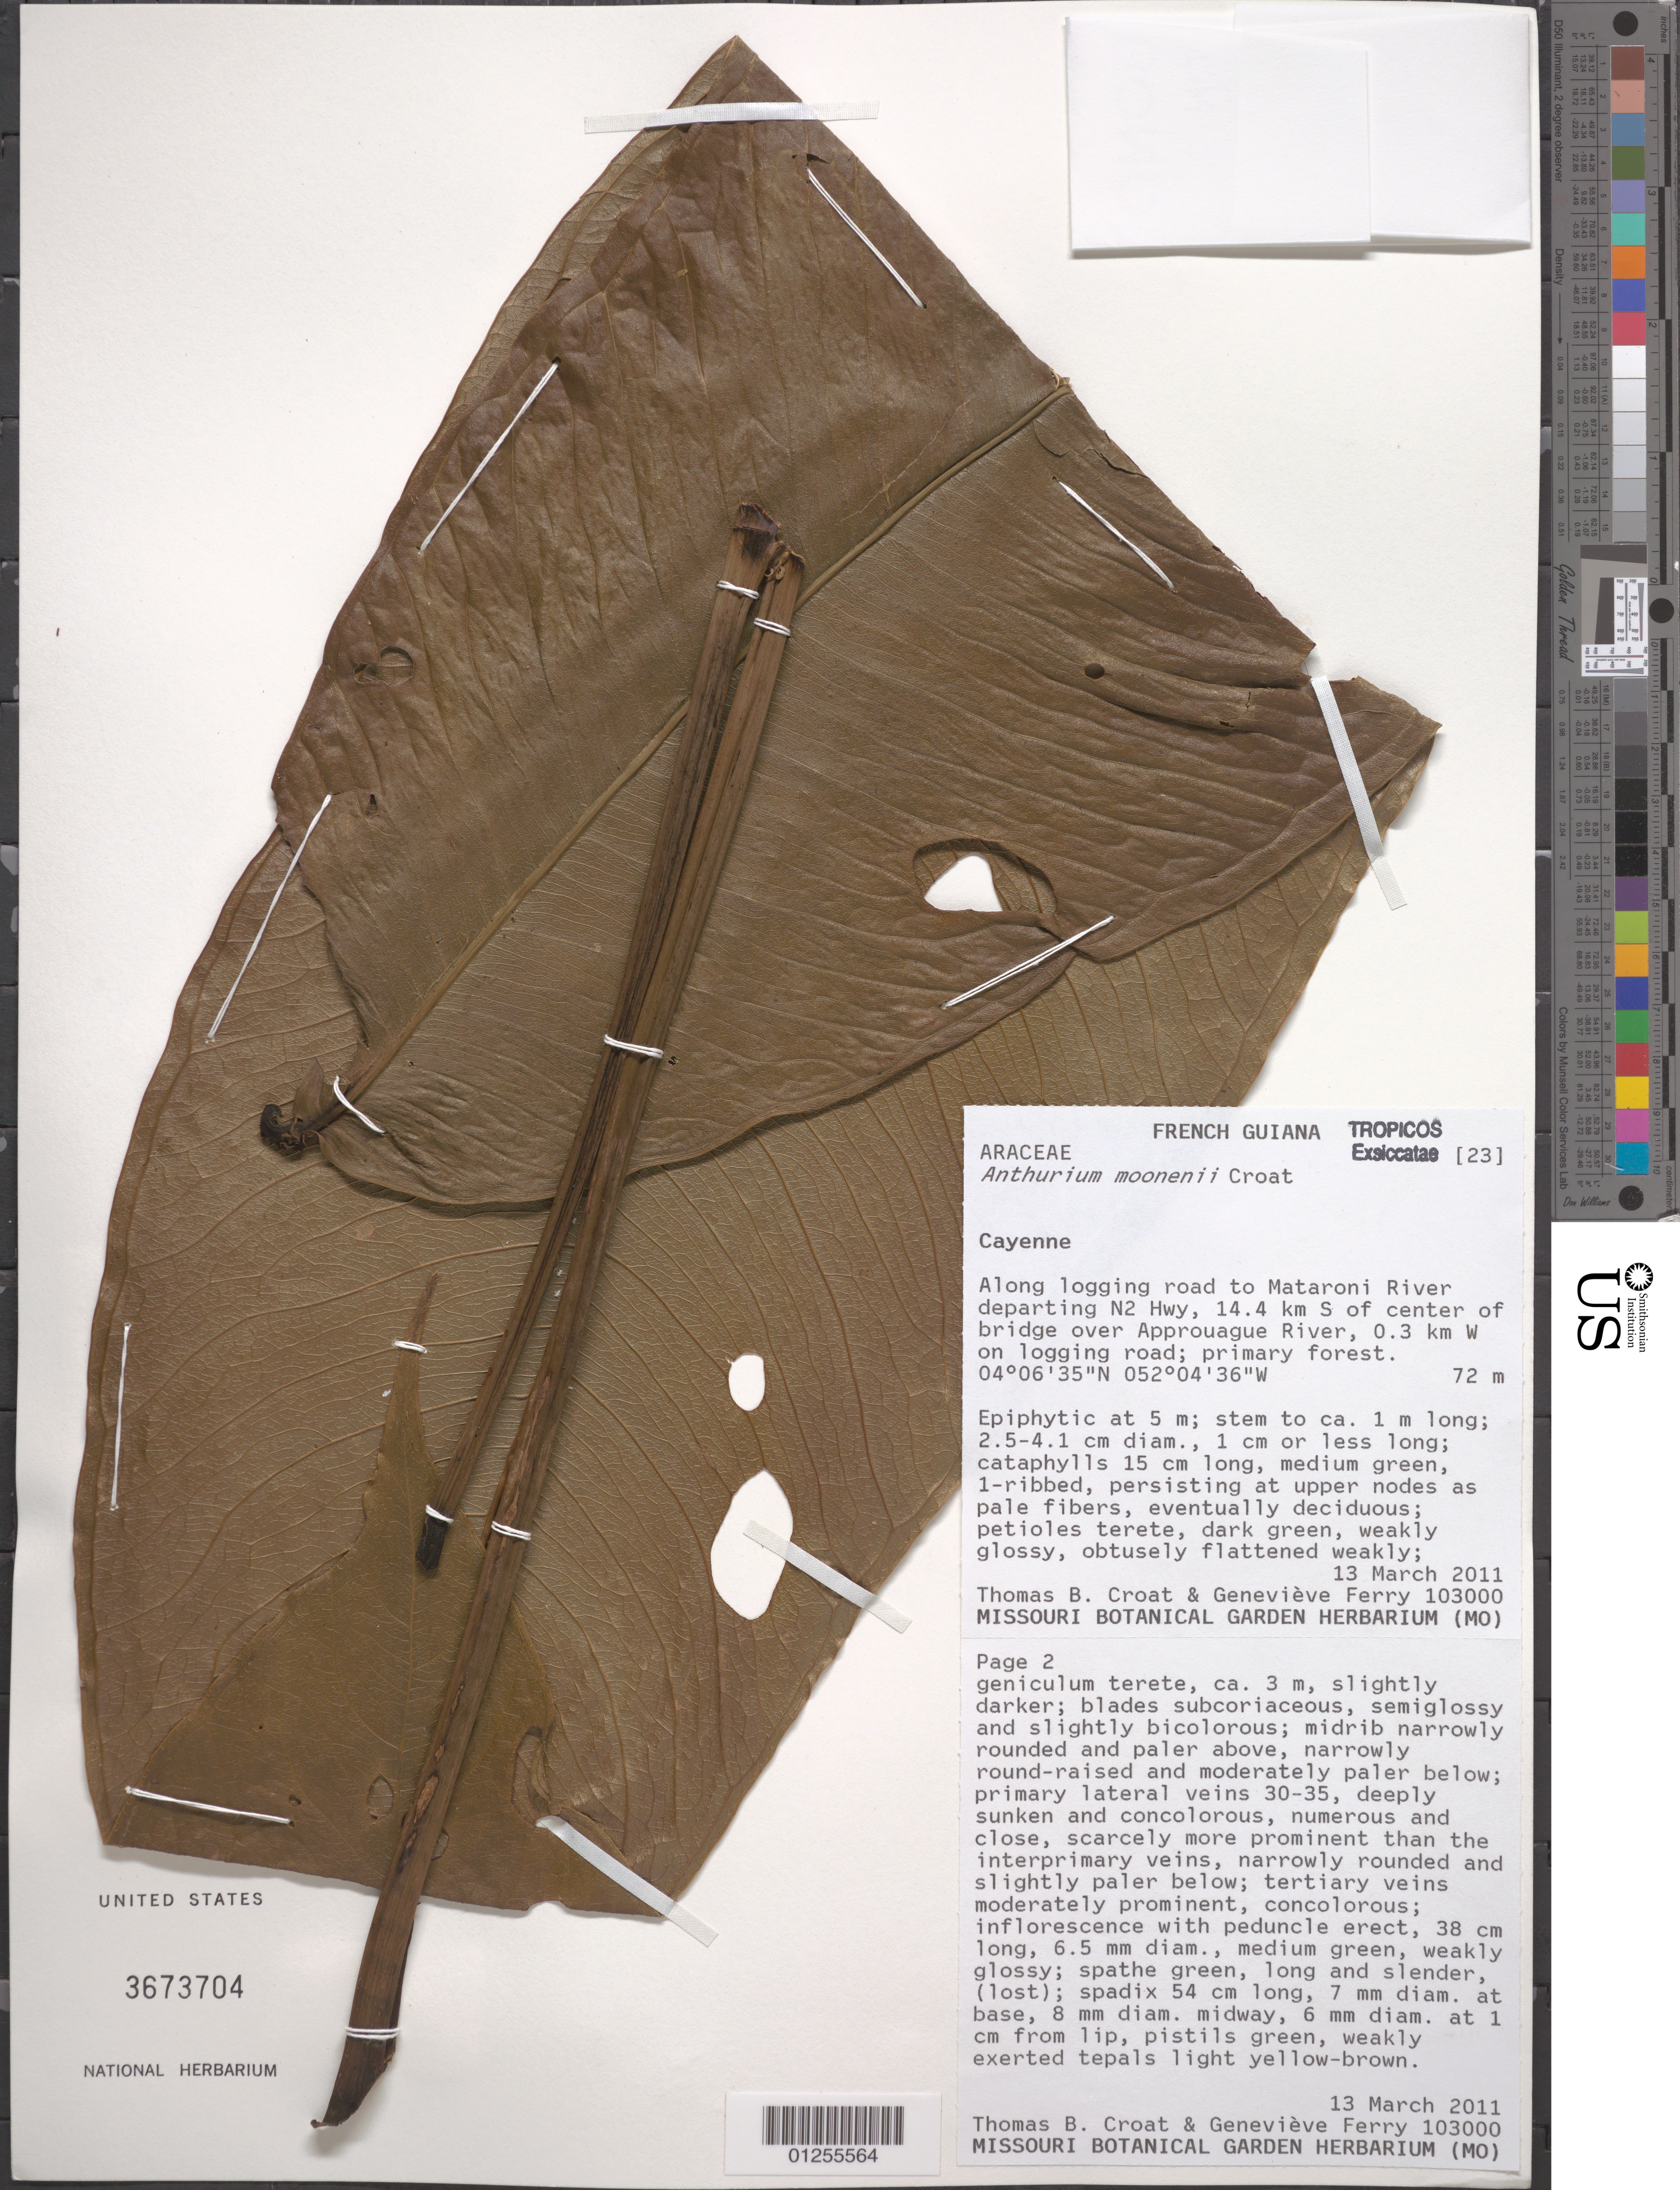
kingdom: Plantae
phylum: Tracheophyta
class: Liliopsida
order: Alismatales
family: Araceae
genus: Anthurium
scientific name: Anthurium moonenii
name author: Croat & E.G. Gonç.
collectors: T. B. Croat & G. Ferry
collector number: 103000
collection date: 2011-03-13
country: French Guiana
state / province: Cayenne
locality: Along logging road to Mataroni River departing N2 Hwy, 14.4 km S of center of bridge over Approuague River, 0.3km W on logging road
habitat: Primary forest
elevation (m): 72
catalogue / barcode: US 3673704